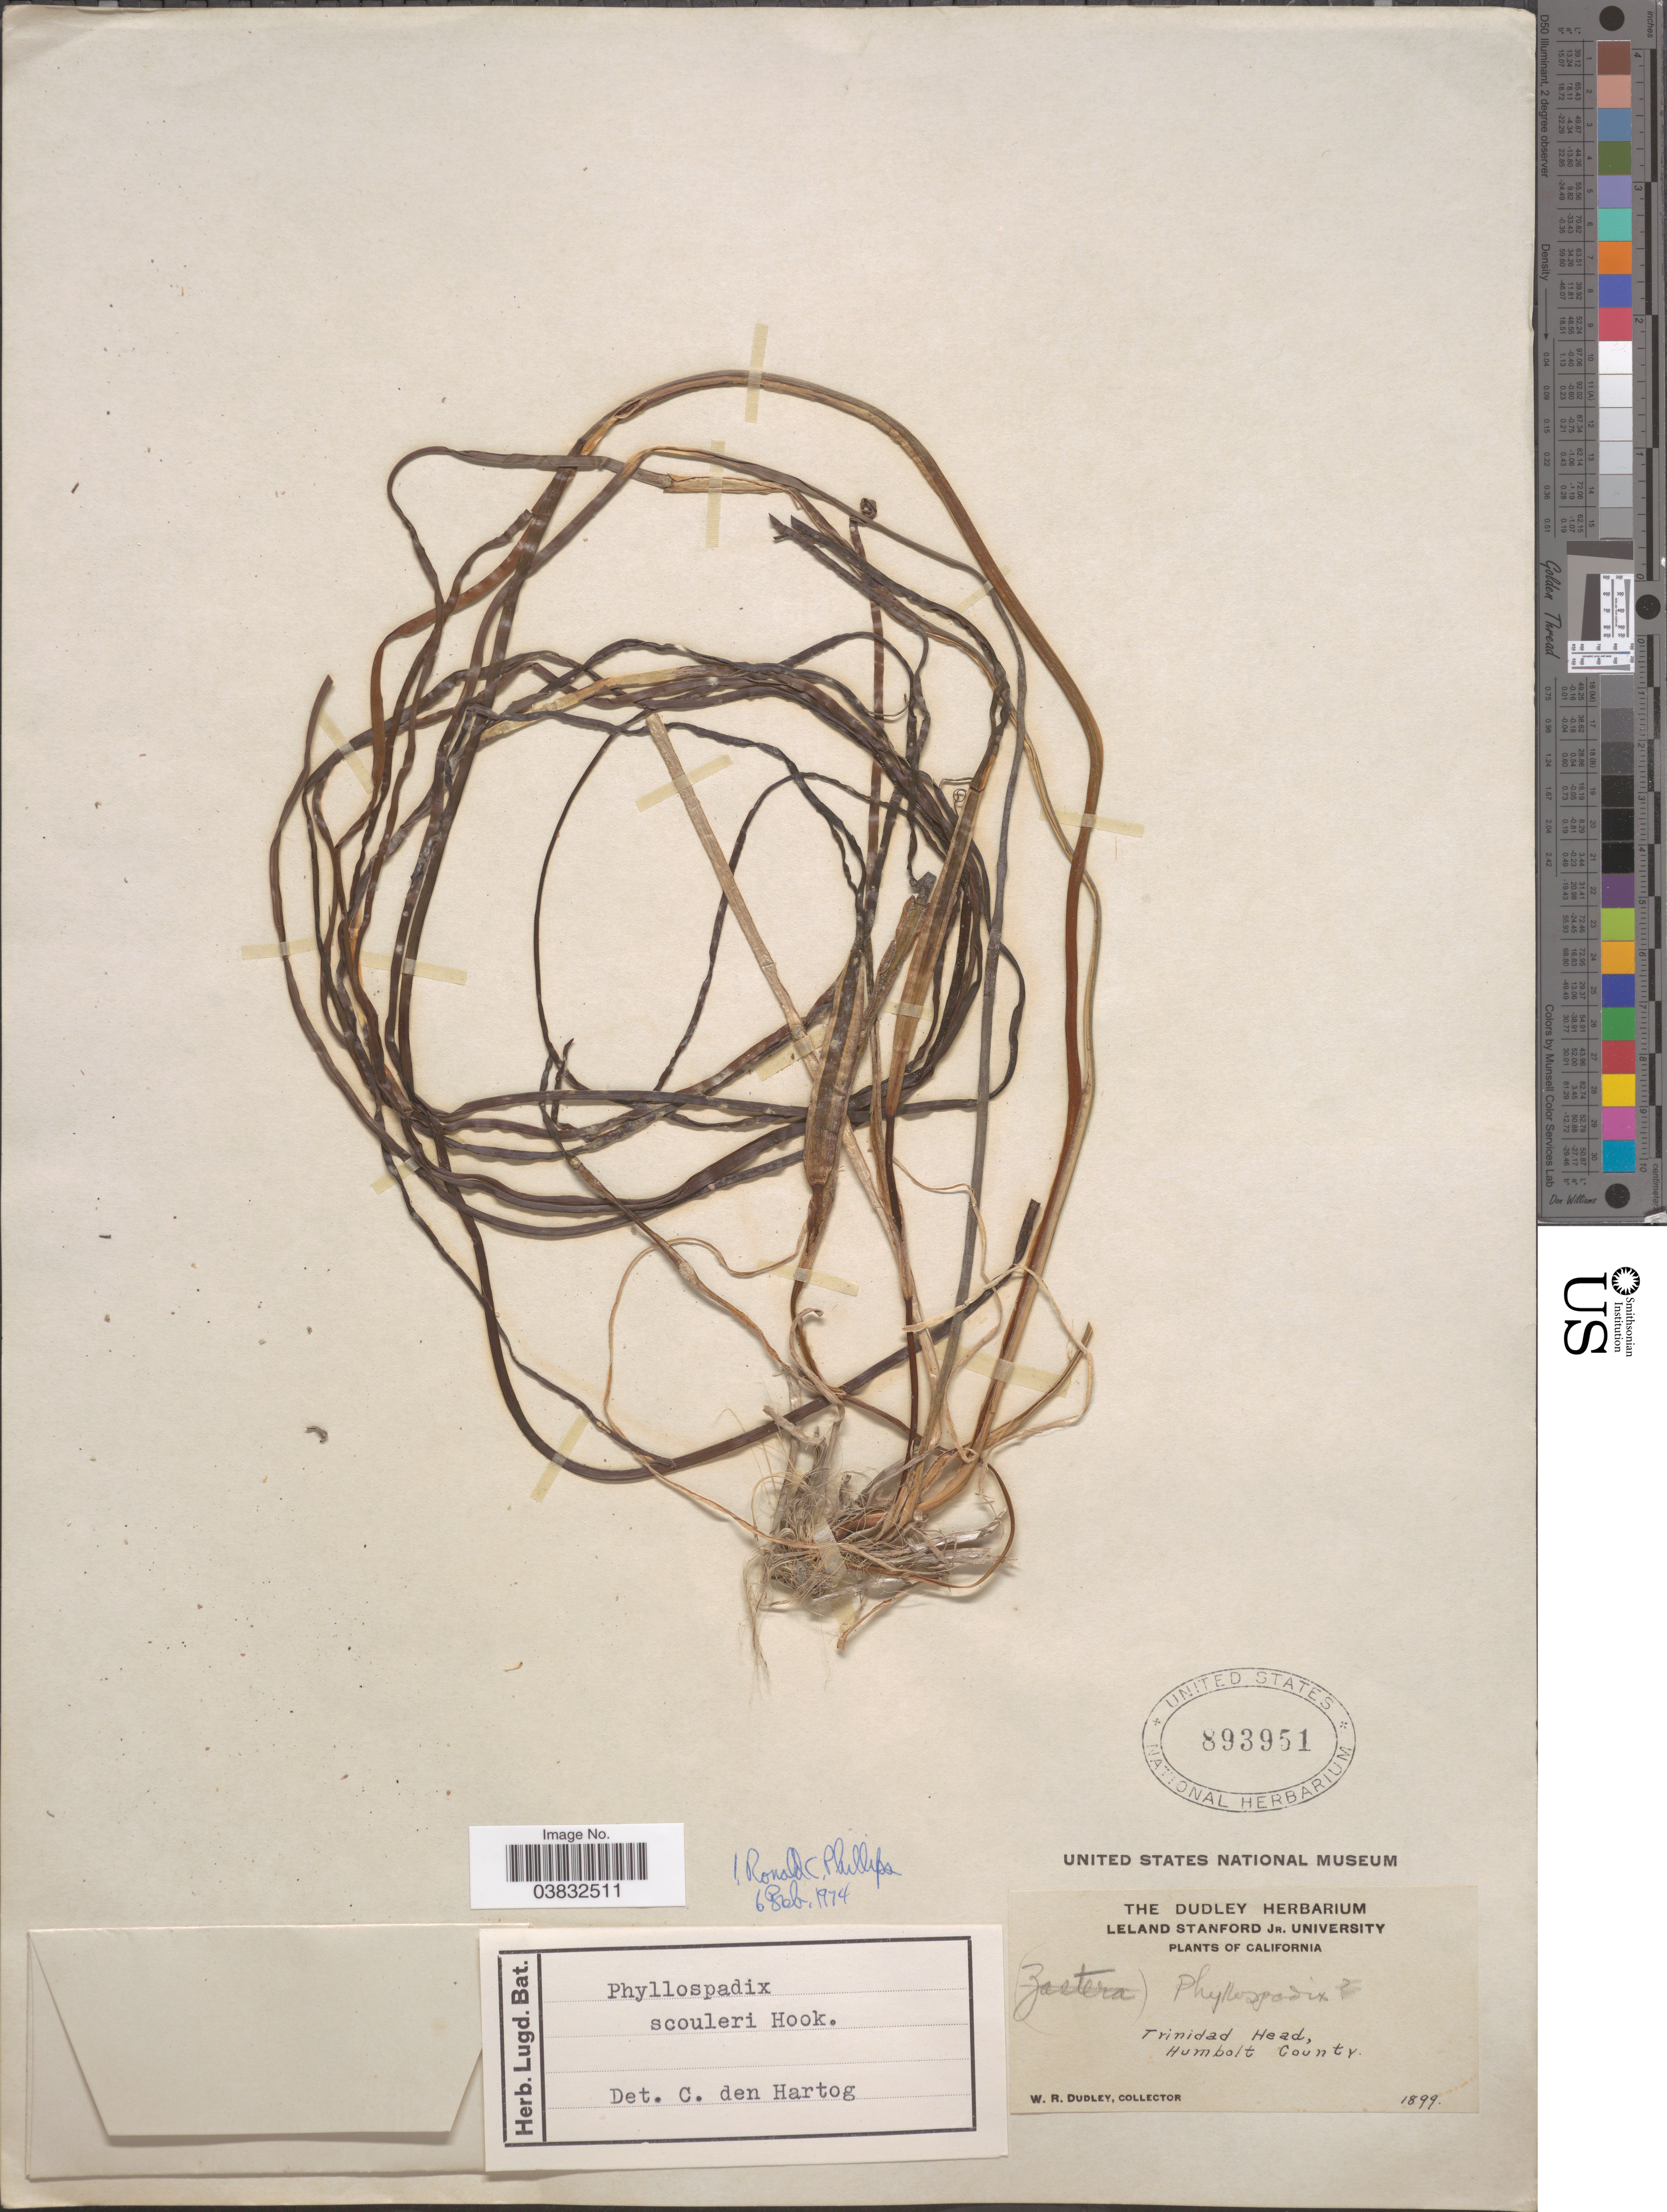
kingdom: Plantae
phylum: Tracheophyta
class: Liliopsida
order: Alismatales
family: Zosteraceae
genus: Phyllospadix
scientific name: Phyllospadix scouleri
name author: Hook.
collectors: W. Dudley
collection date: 1899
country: United States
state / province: California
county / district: Humboldt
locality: Trinidad Head, Humbolt County.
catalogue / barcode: US 893951